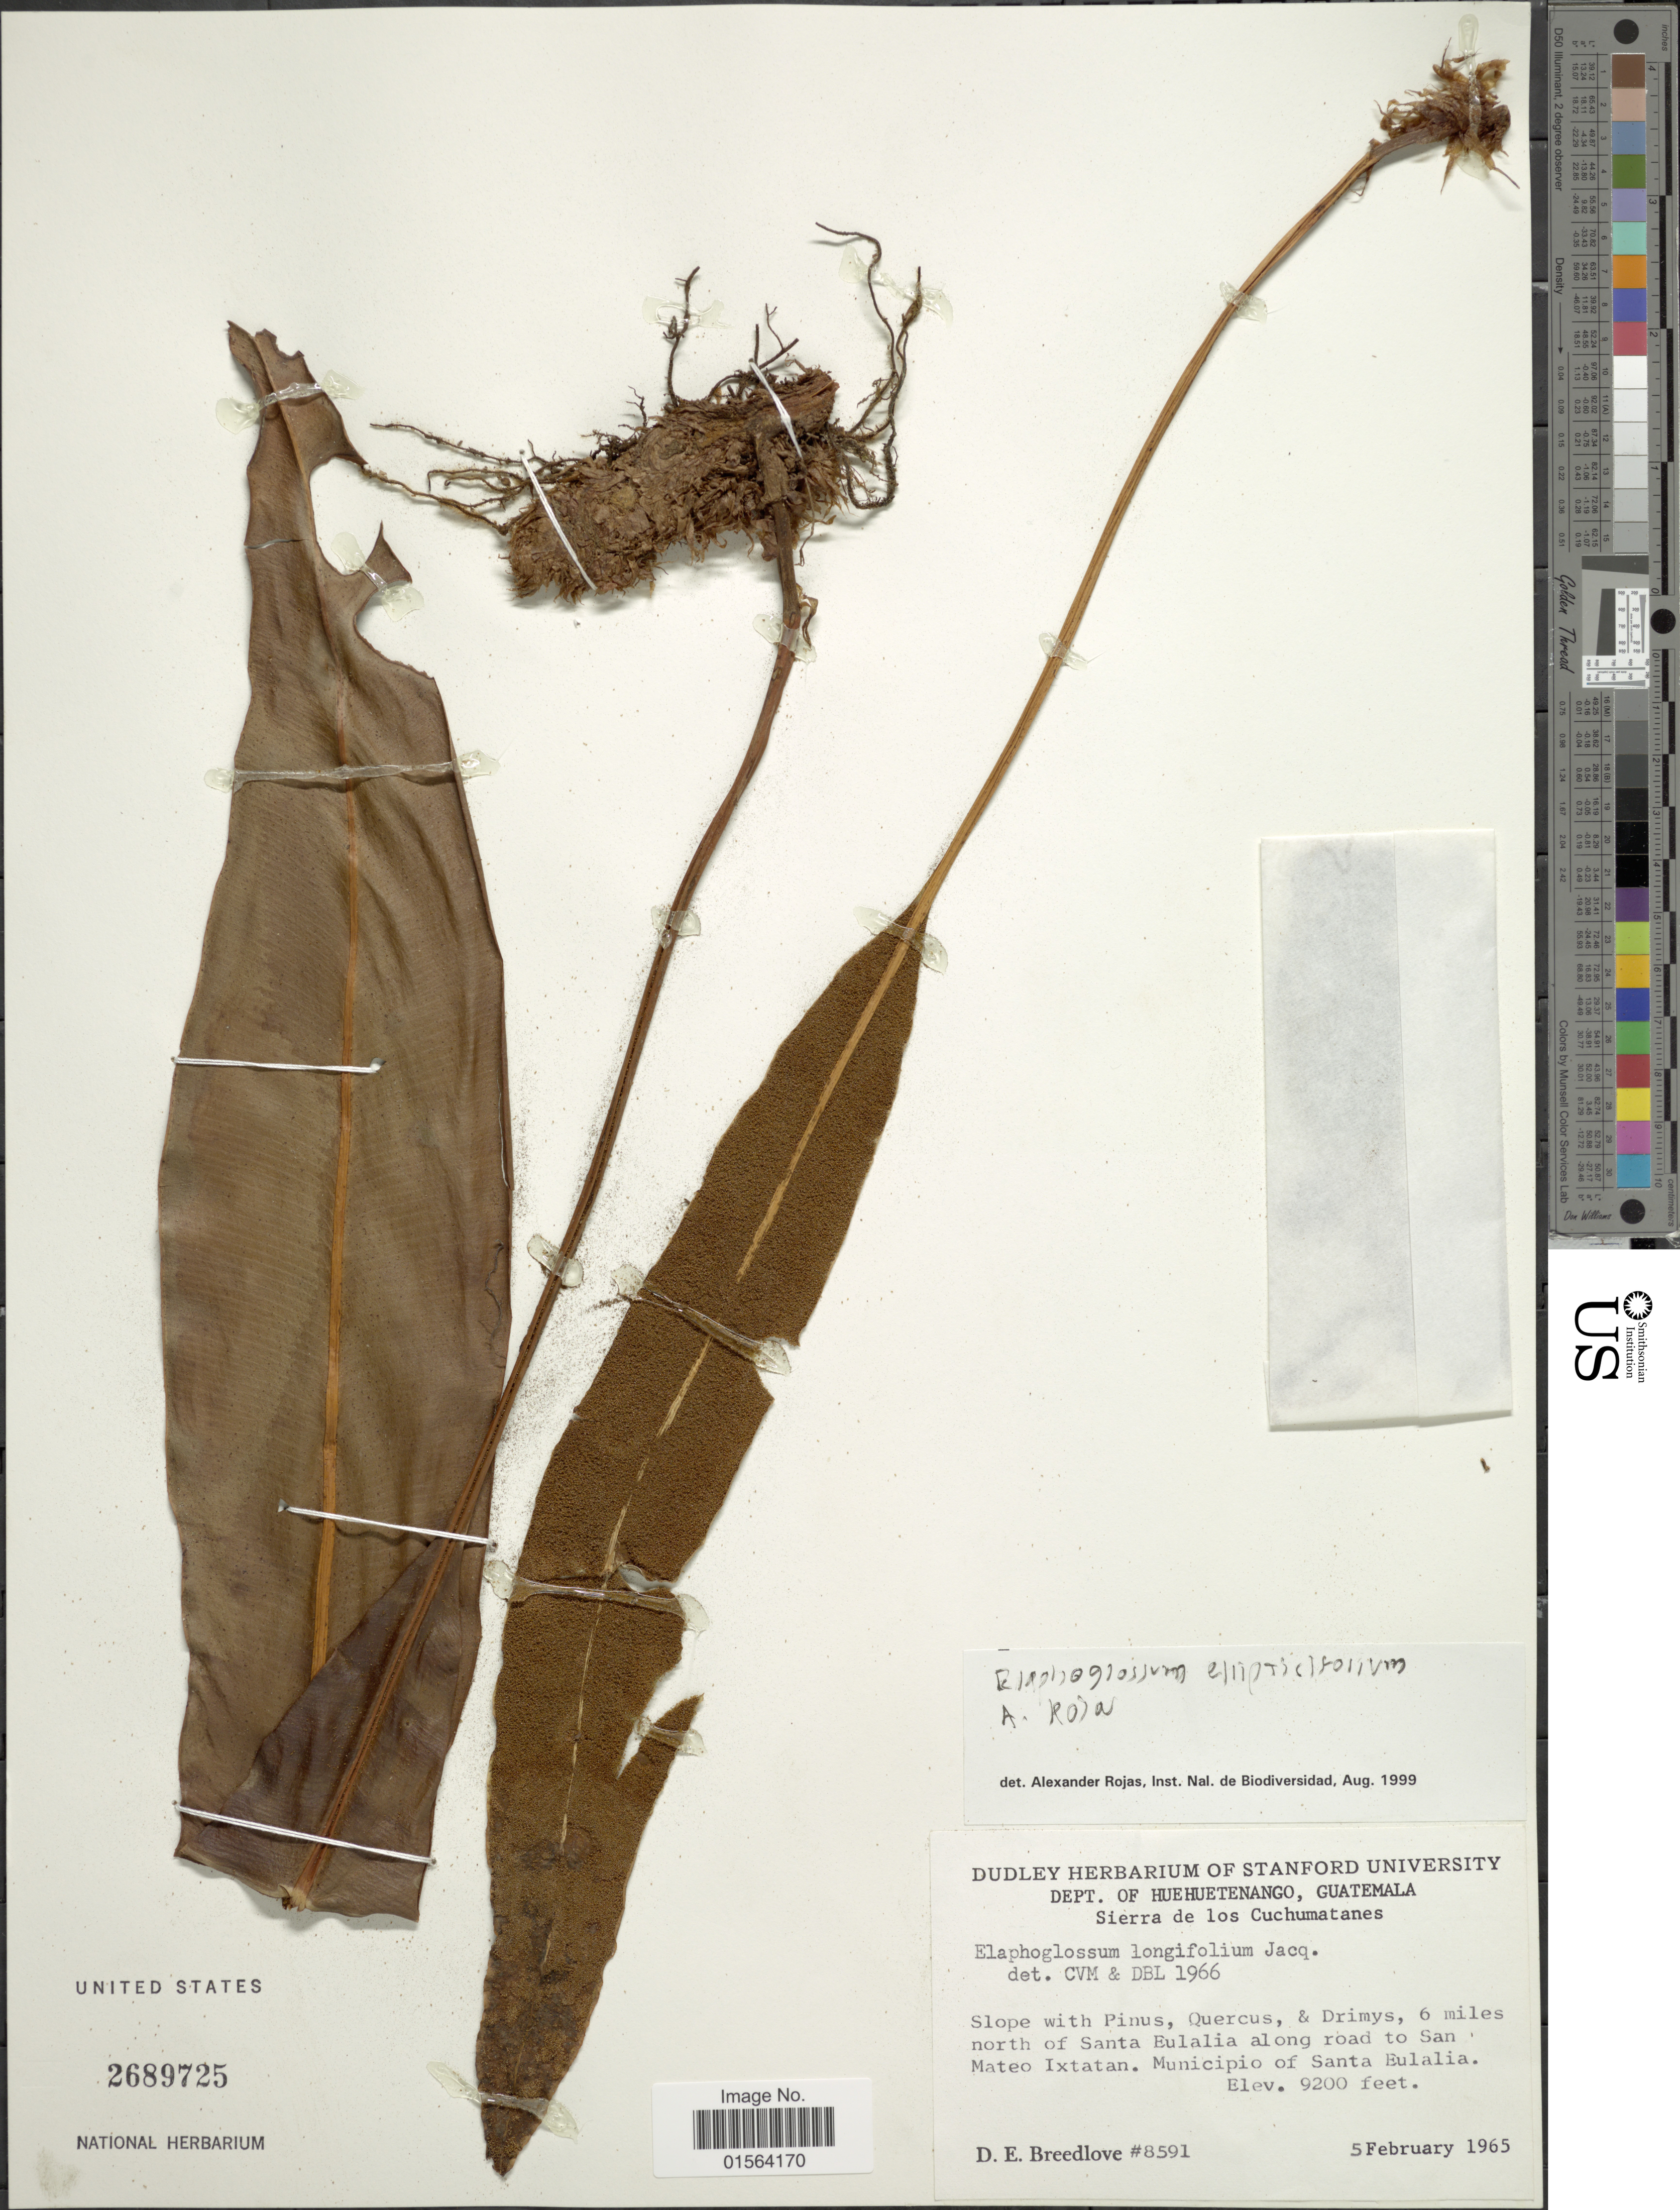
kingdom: Plantae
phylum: Tracheophyta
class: Polypodiopsida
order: Polypodiales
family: Dryopteridaceae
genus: Elaphoglossum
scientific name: Elaphoglossum latifolium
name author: (Sw.) J. Sm.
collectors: D. E. Breedlove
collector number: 8591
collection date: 1965-02-05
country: Guatemala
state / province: Huehuetenango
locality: Dept. of Huehuetenango, Sierra de los Cuchumatanes, 6 miles norh of Santa Eulalia along road to San Mateo Ixtatan, Municipio of Santa Eulalia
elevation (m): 2804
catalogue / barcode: US 2689725